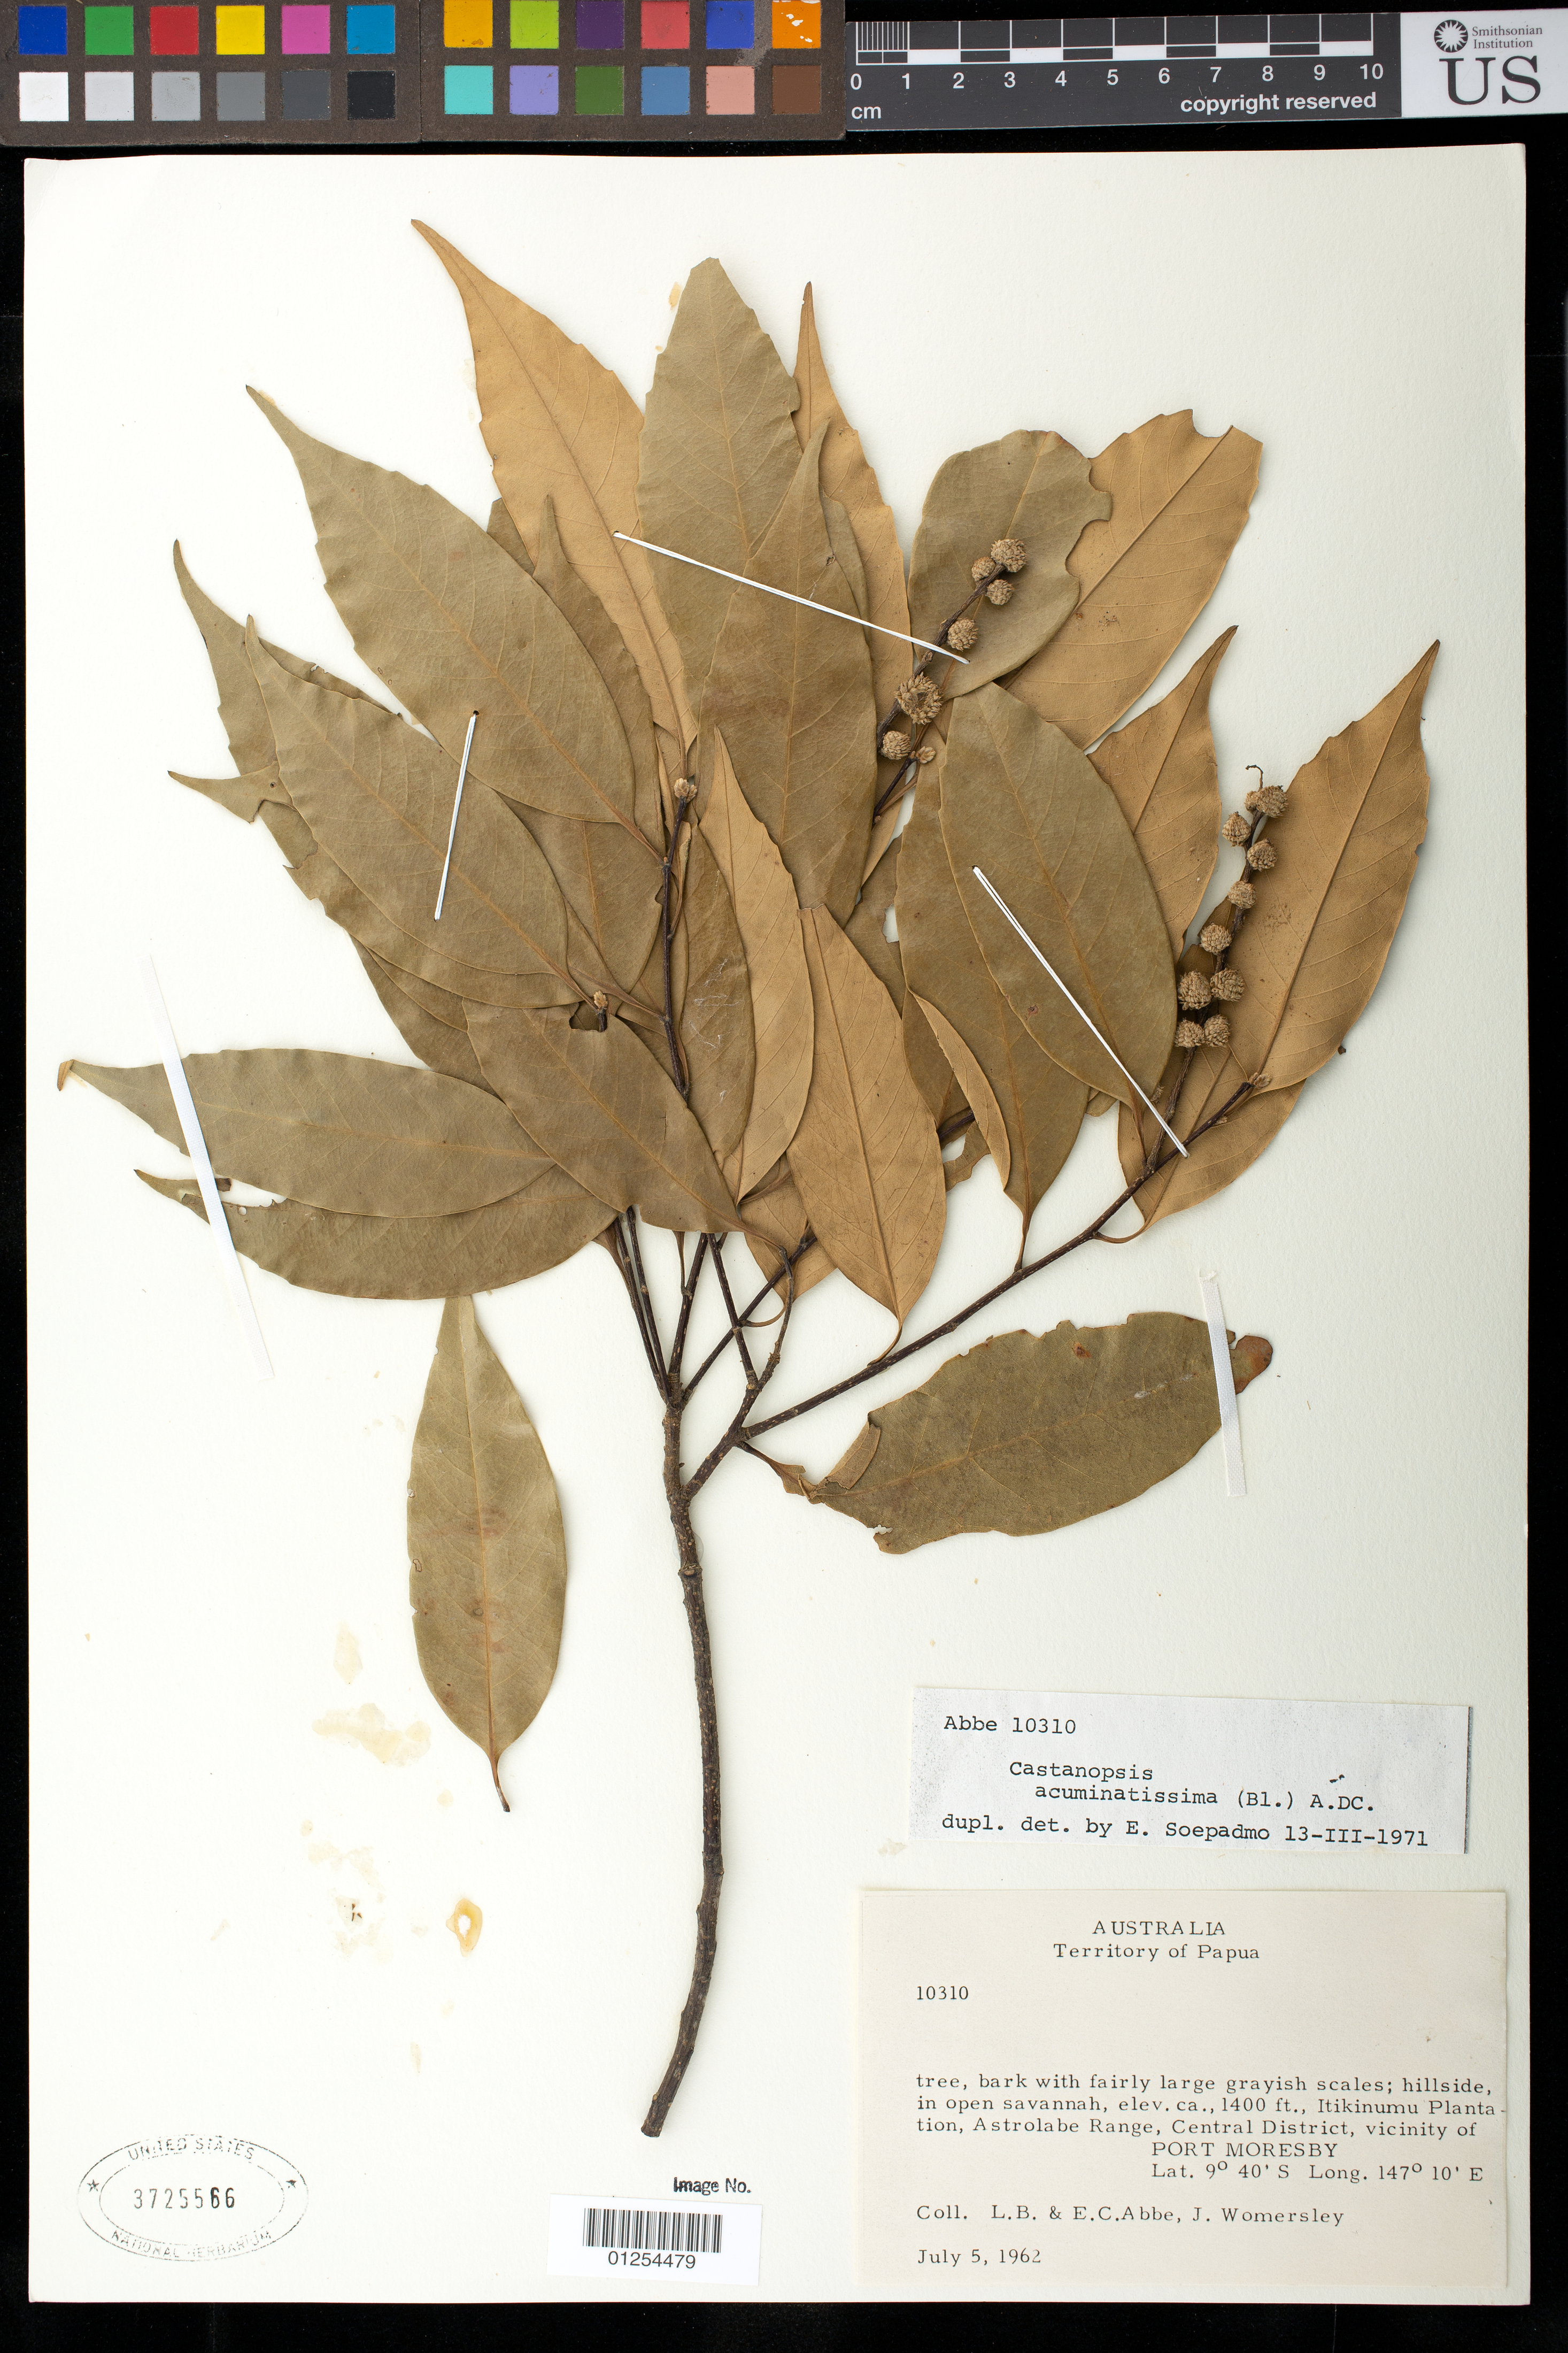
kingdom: Plantae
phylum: Tracheophyta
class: Magnoliopsida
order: Fagales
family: Fagaceae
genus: Castanopsis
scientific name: Castanopsis acuminatissima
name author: (Blume) A. DC.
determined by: Soepadmo, E.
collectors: E. C. Abbe, L. B. Abbe & J. S. Womersley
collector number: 10310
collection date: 1962-07-05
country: Papua New Guinea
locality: Itikinumu Plantation, Astrolabe Range, Central District vicinity of Port Moresby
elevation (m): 2743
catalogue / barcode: US 3725566